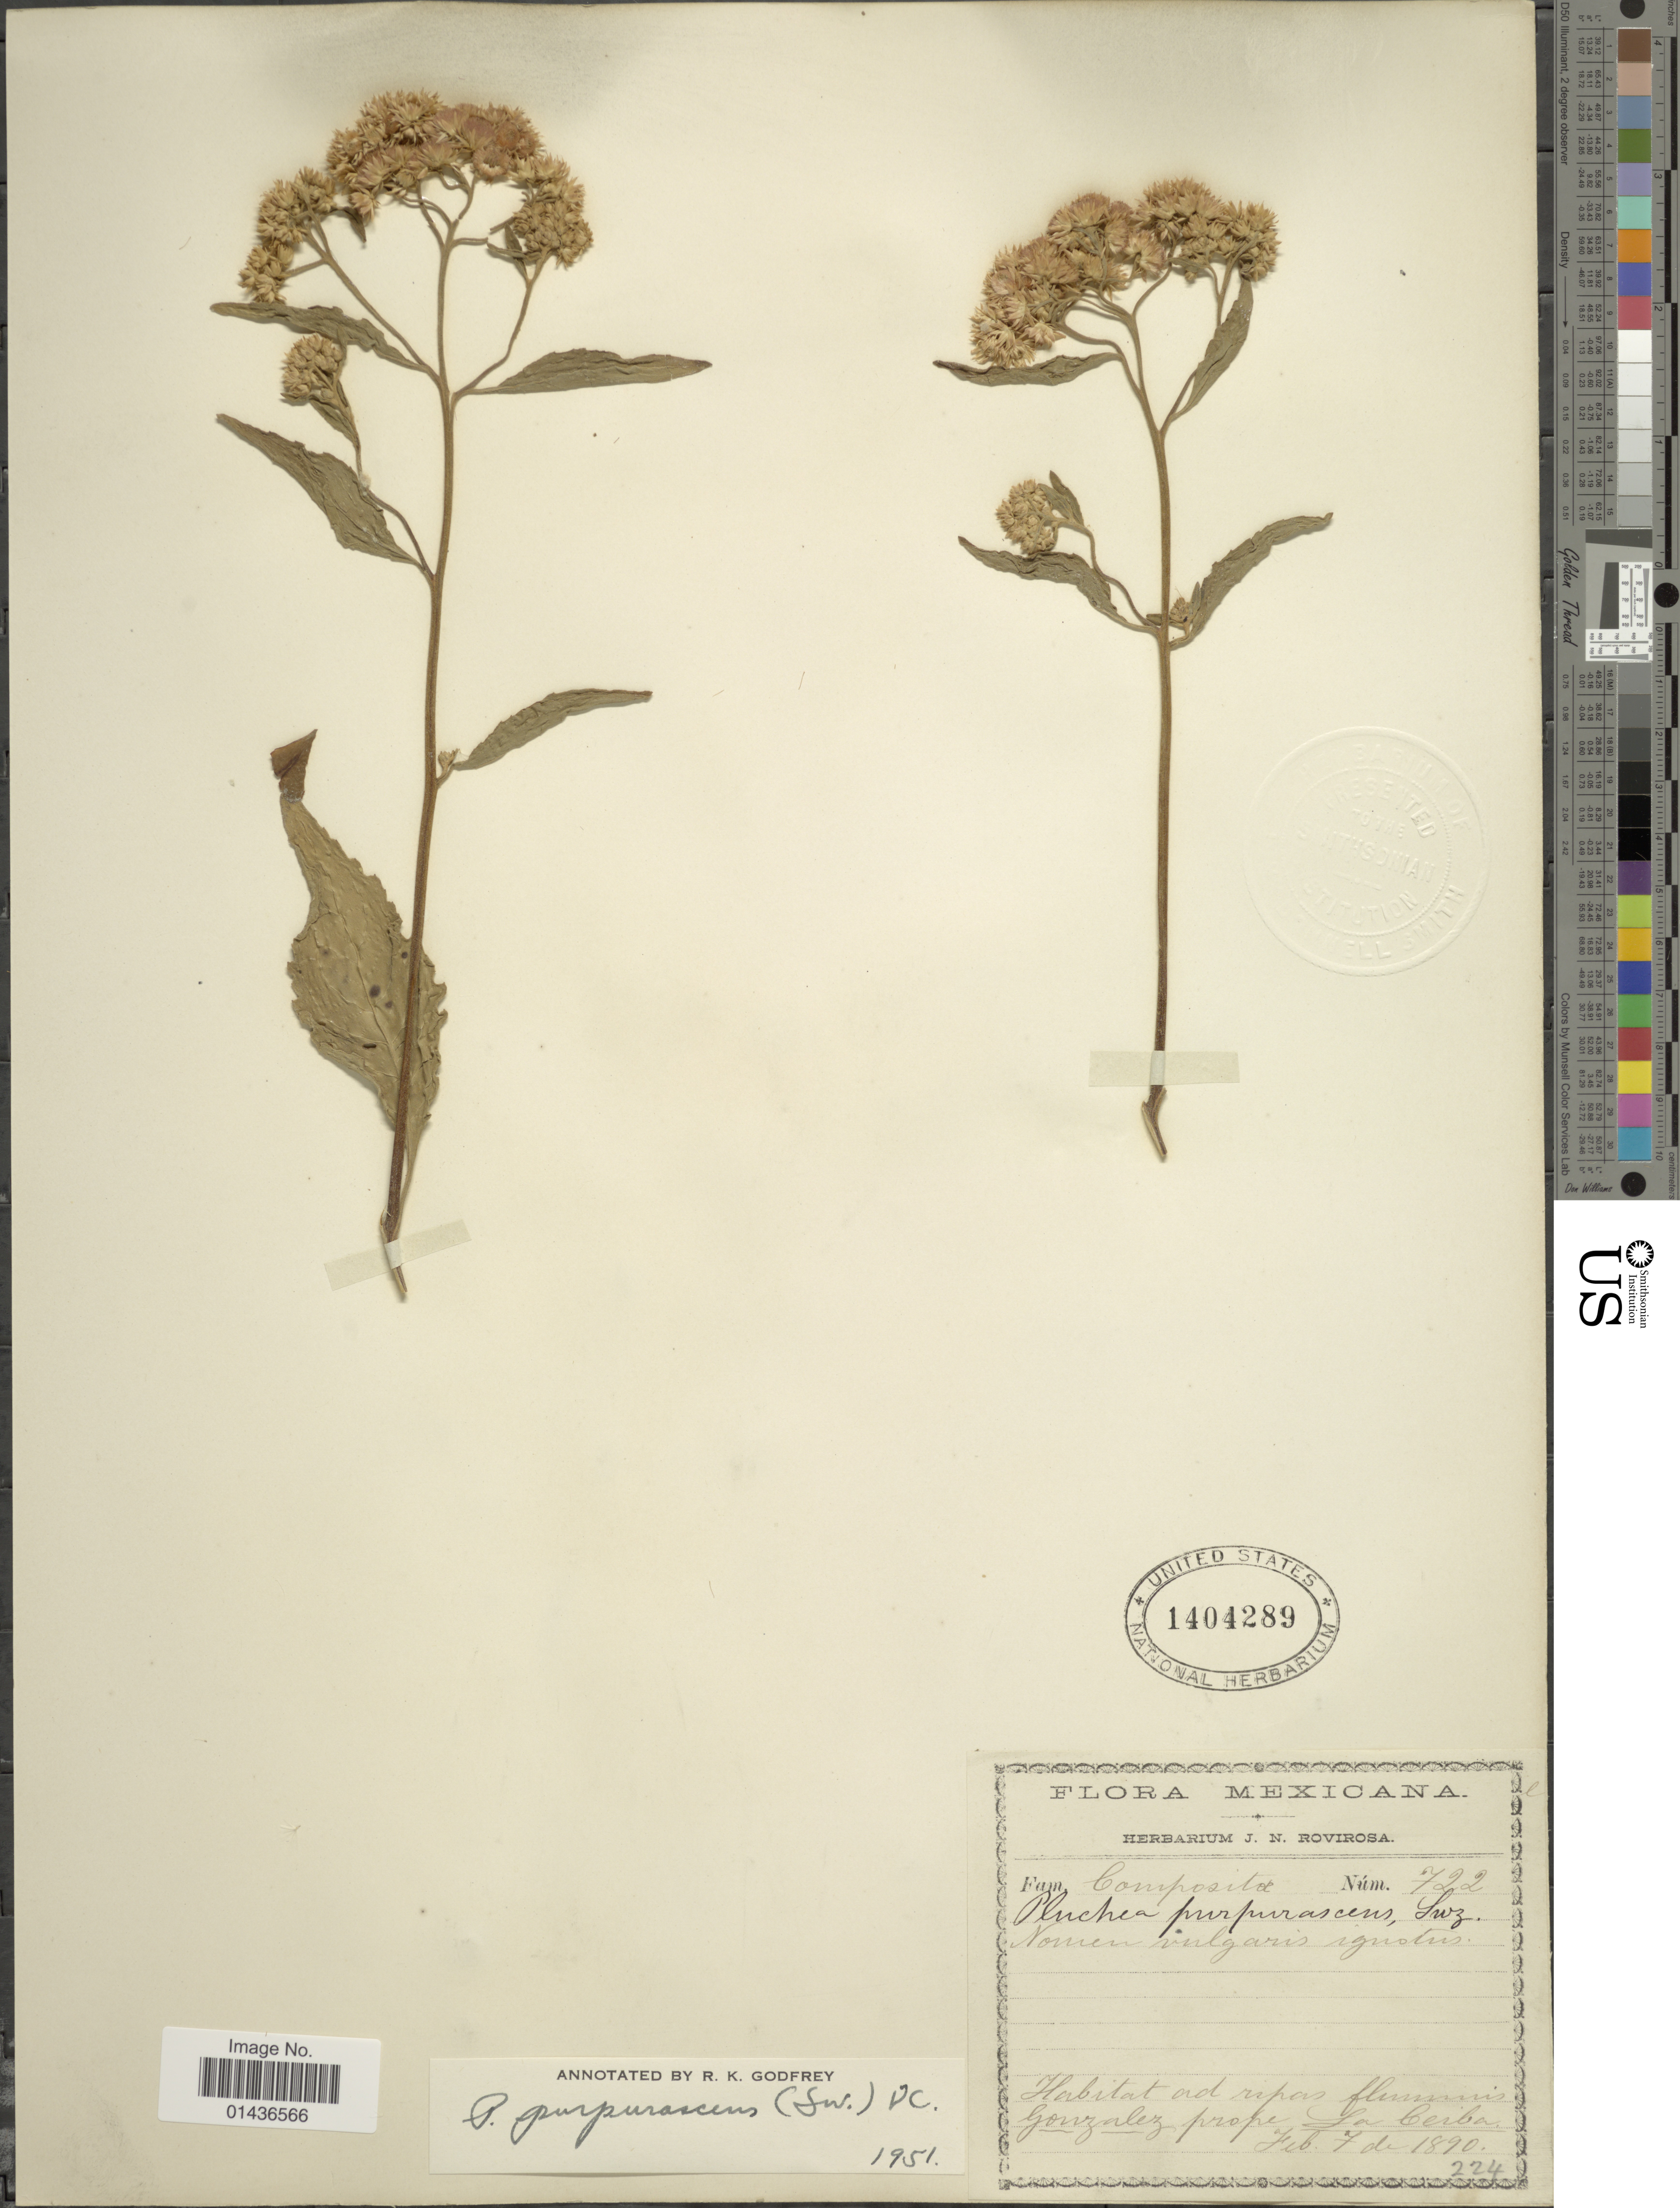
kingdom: Plantae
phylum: Tracheophyta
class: Magnoliopsida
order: Asterales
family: Asteraceae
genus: Pluchea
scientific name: Pluchea odorata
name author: (L.) Cass.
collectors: ex herb. J.N. Rovirosa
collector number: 722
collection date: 1890-02-07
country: Mexico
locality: Gonzalez, prope La Ceiba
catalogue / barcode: US 1404289